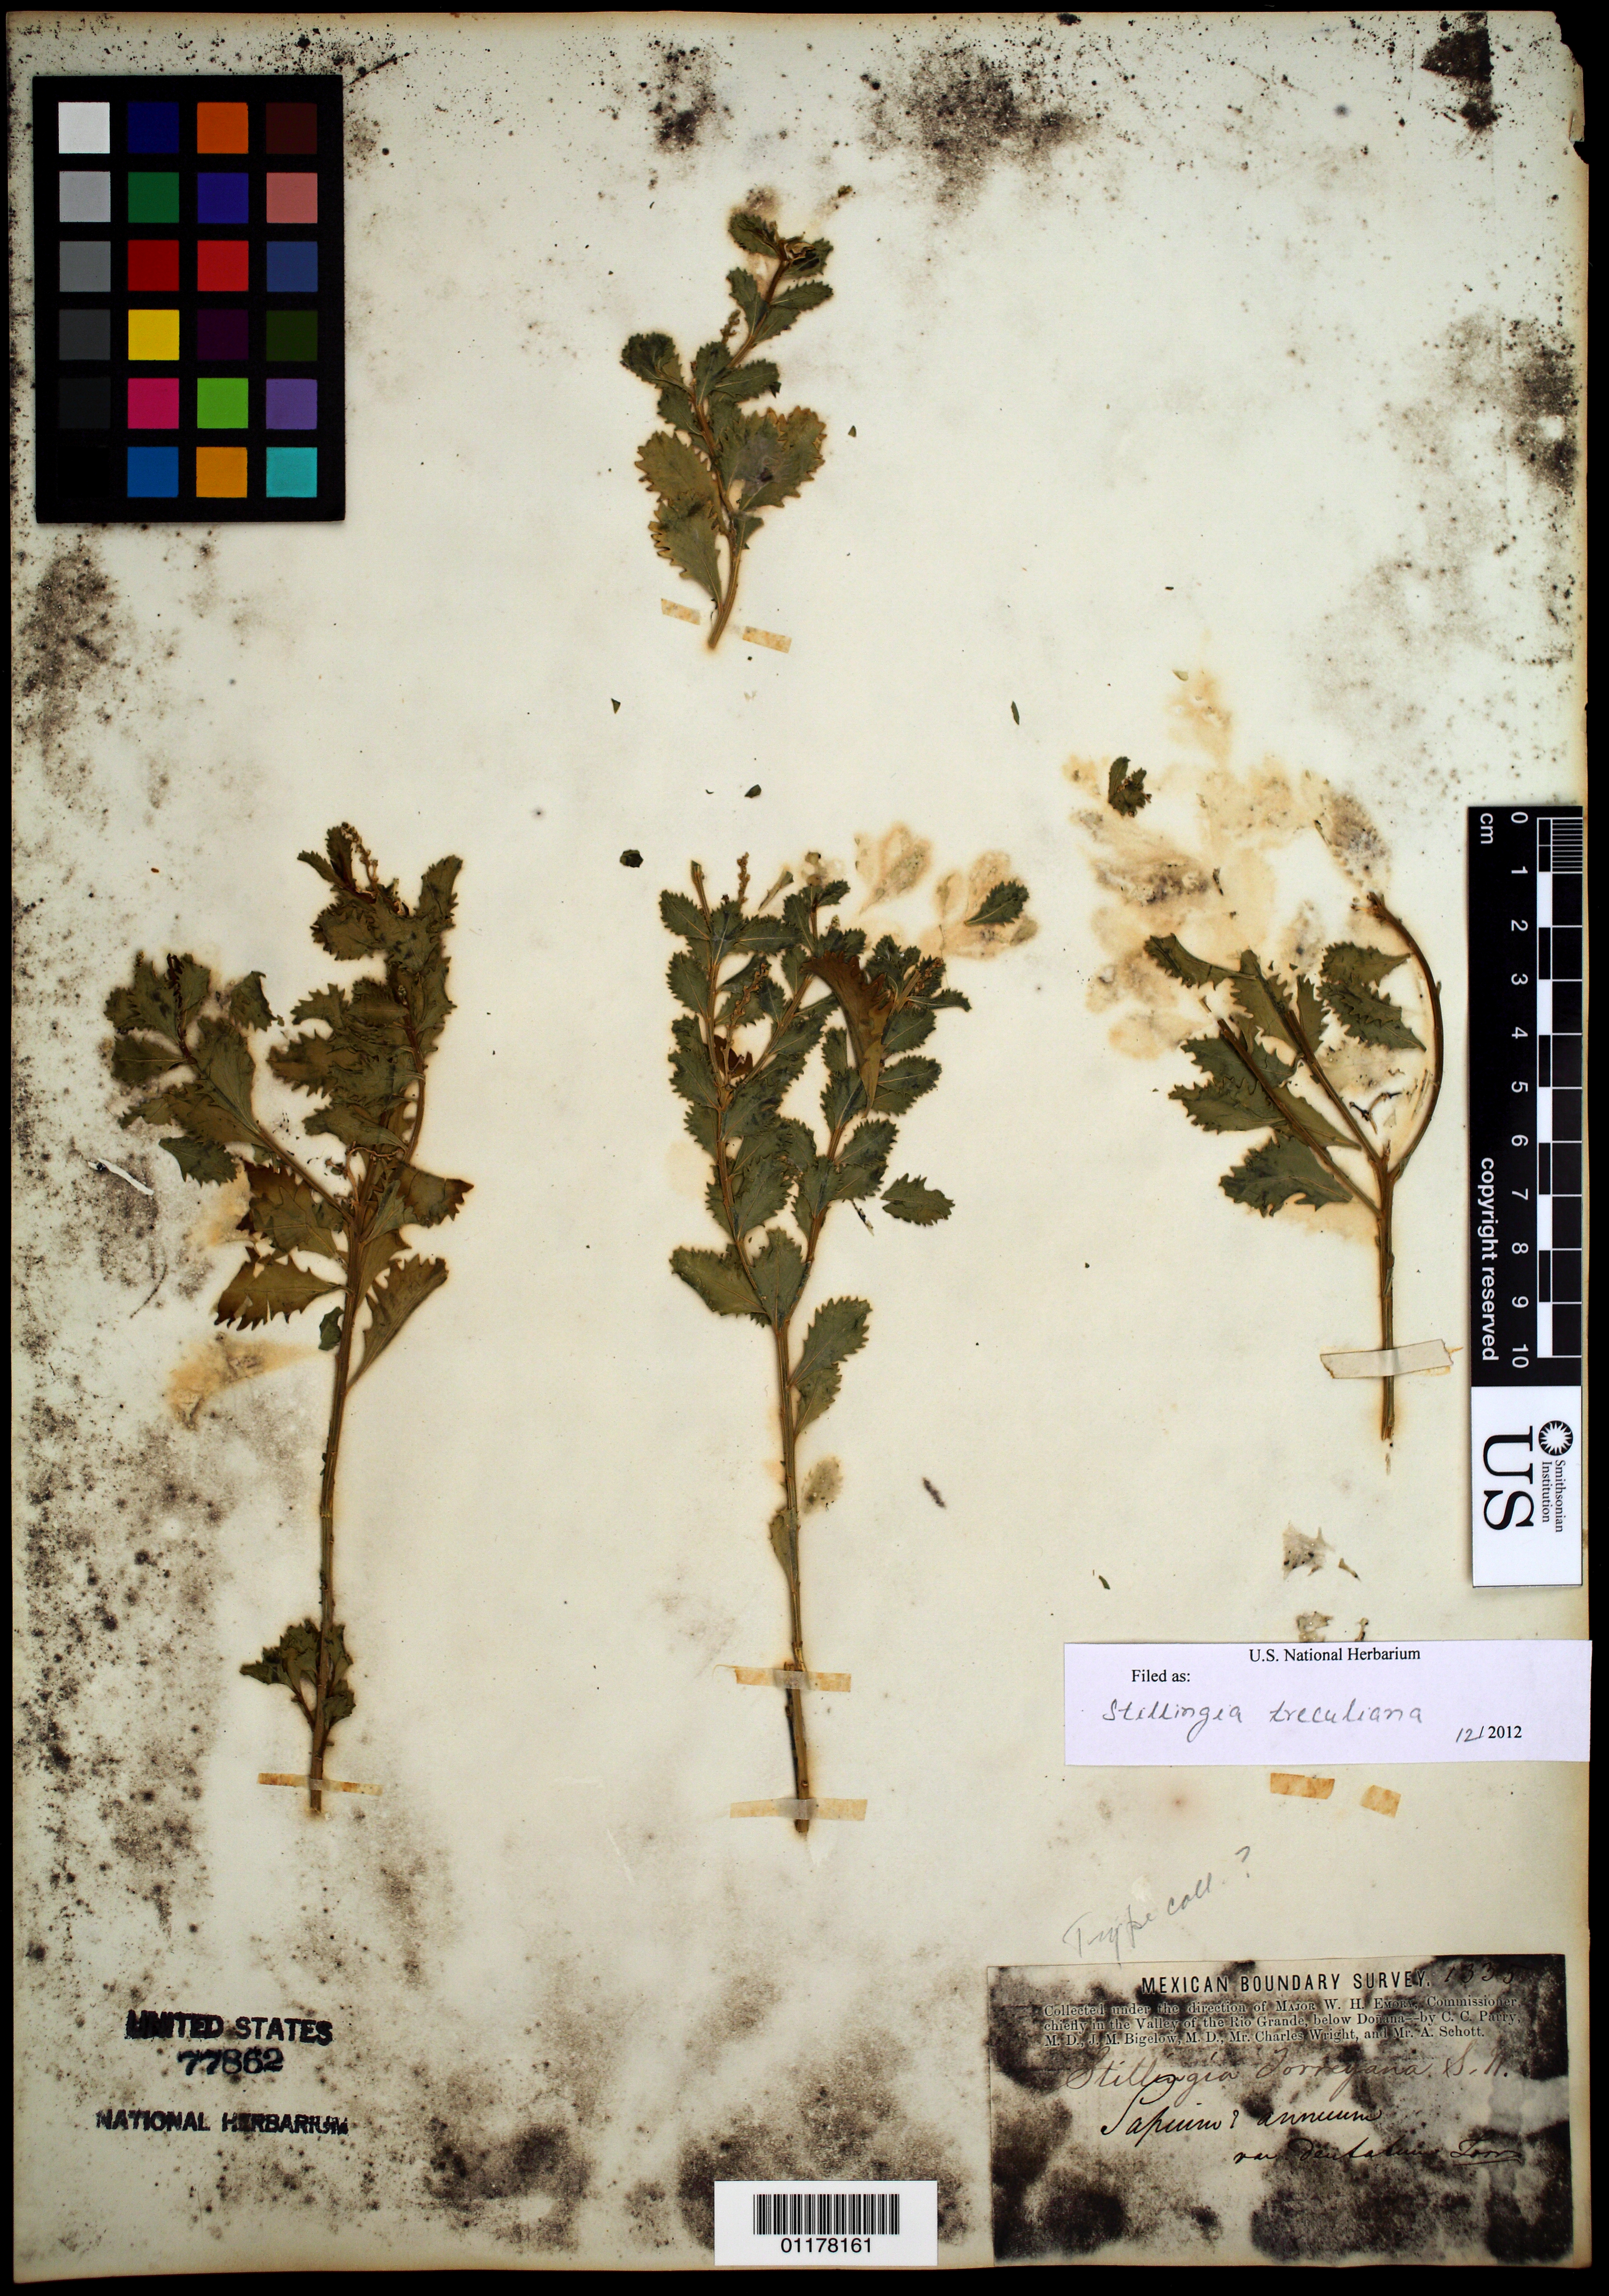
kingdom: Plantae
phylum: Tracheophyta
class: Magnoliopsida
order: Malpighiales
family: Euphorbiaceae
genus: Stillingia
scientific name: Stillingia treculiana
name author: (Müll. Arg.) I.M. Johnst.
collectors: C. C. Parry, J. M. Bigelow & J. M. Bigelow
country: United States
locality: In the valley of the Rio Grande.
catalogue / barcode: US 77862